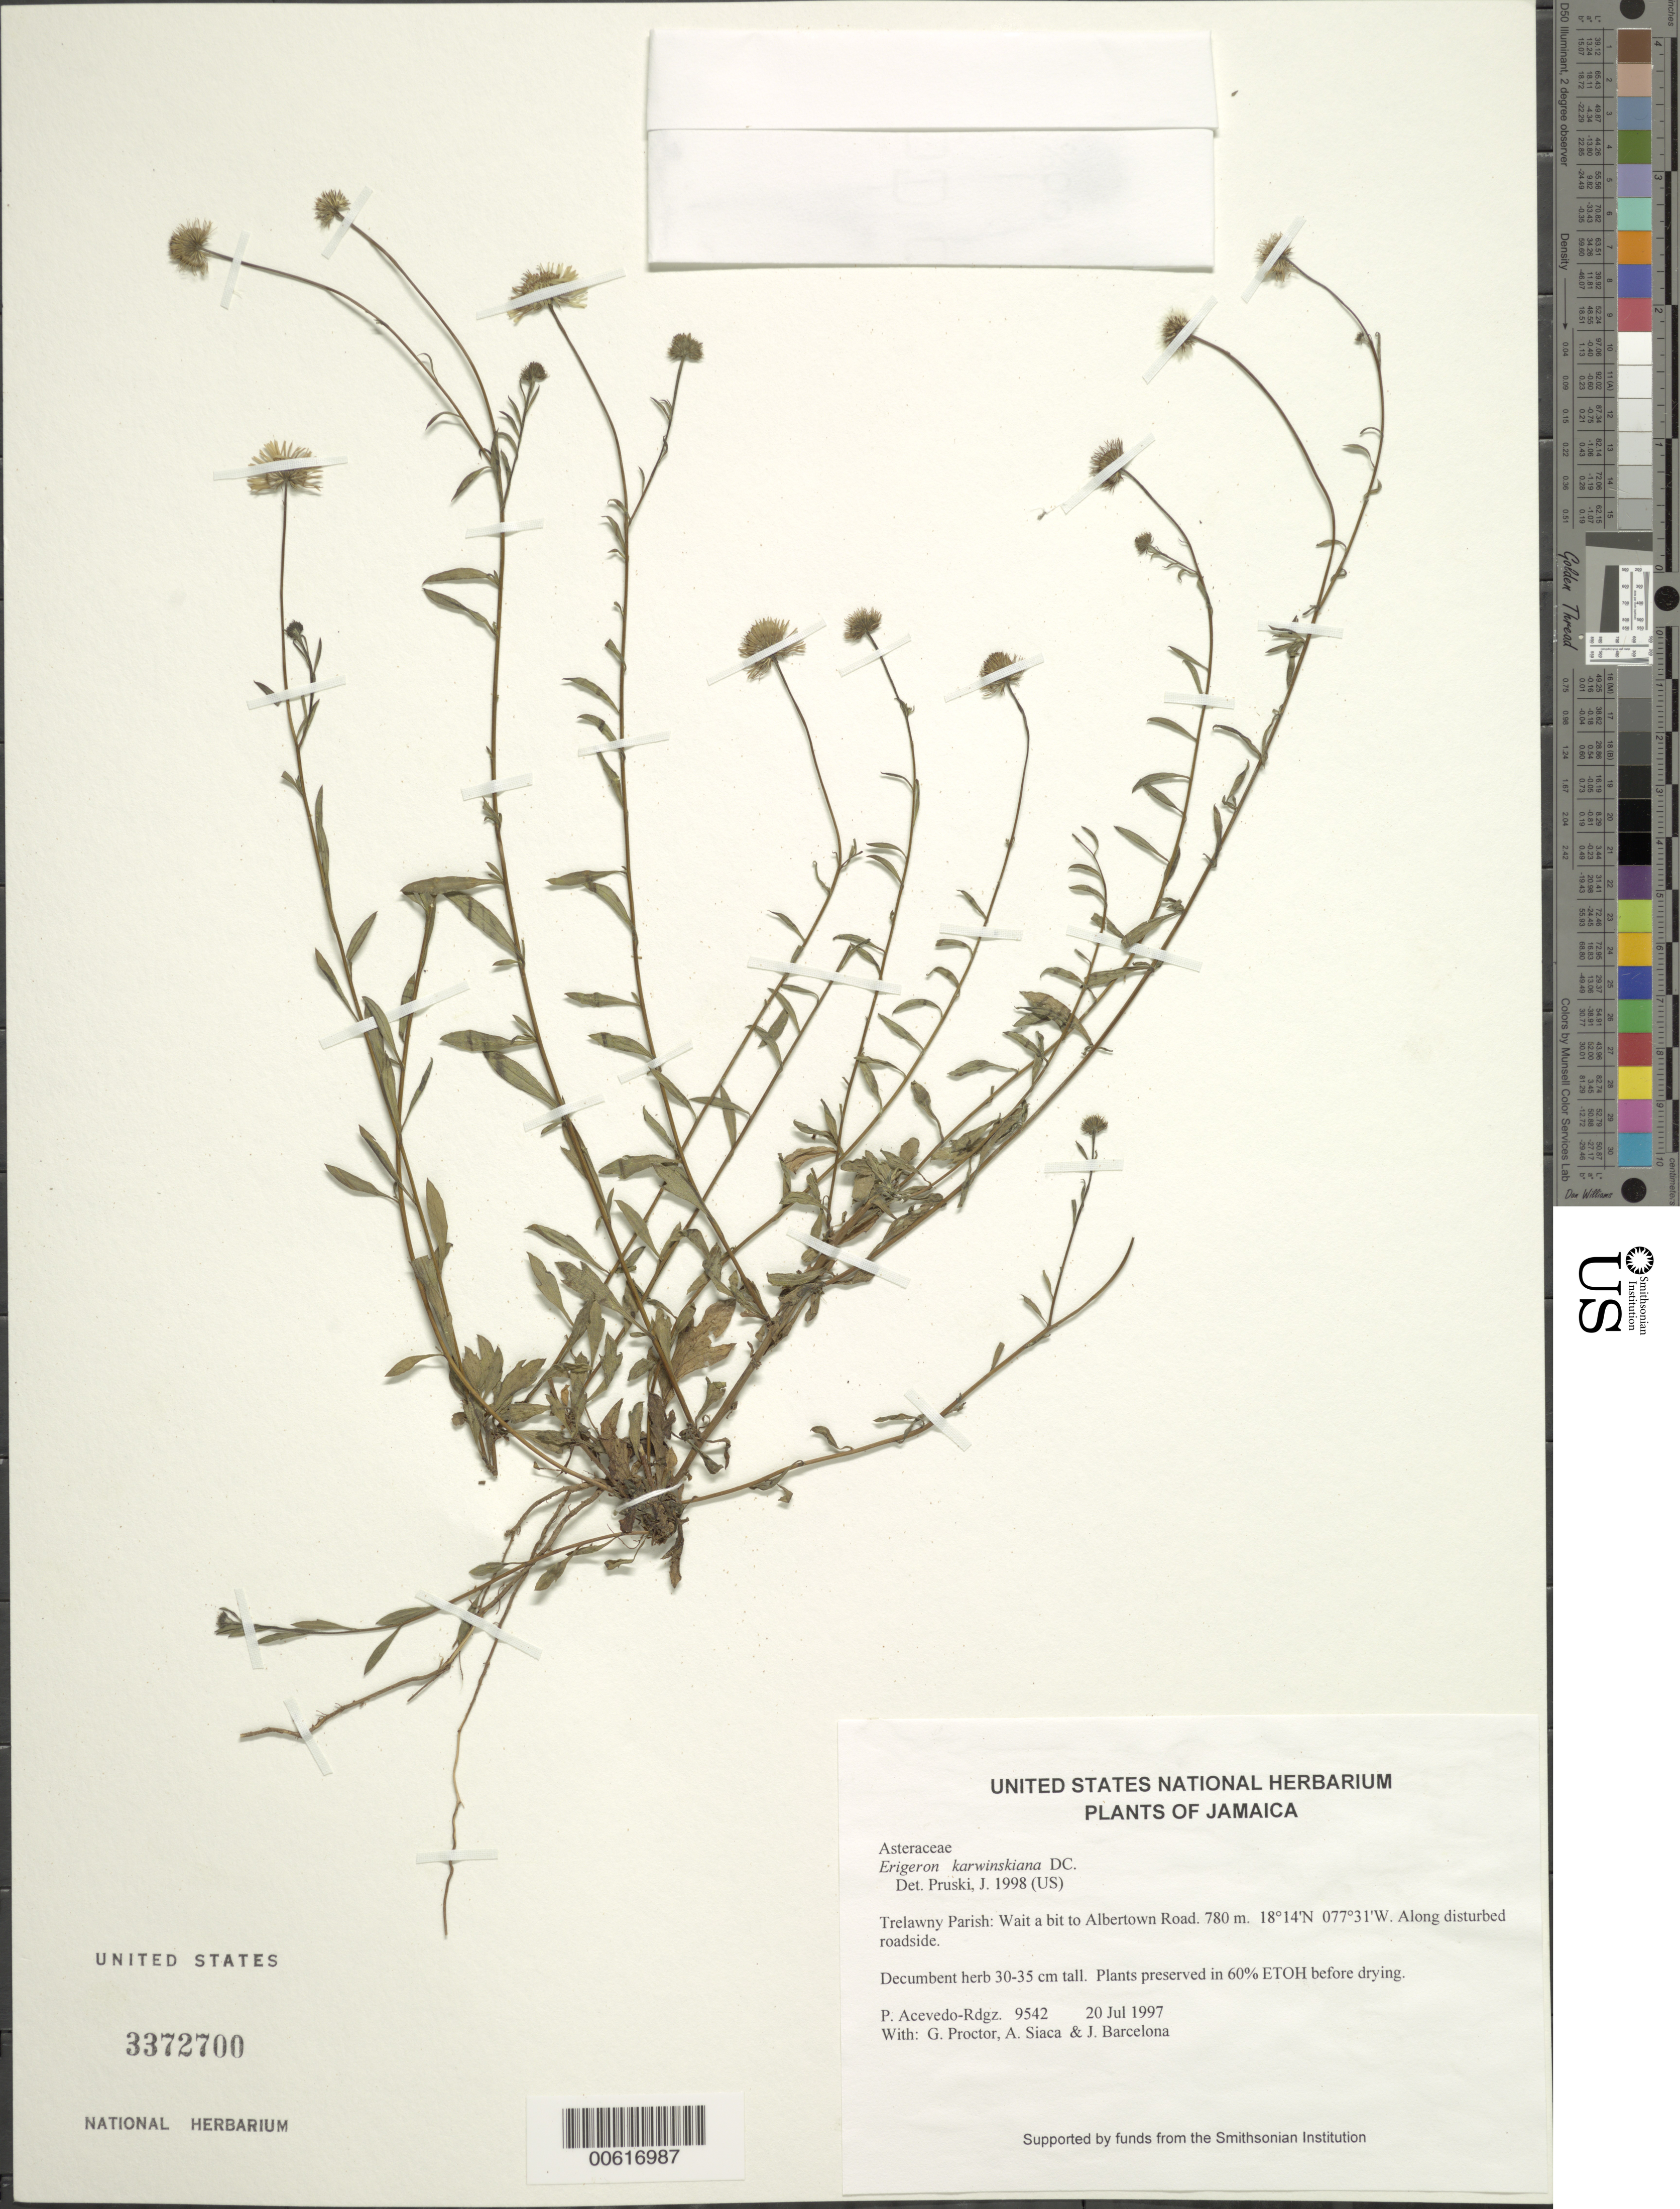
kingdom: Plantae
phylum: Tracheophyta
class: Magnoliopsida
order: Asterales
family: Asteraceae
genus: Erigeron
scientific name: Erigeron karvinskianus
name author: DC.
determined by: Pruski, J. F.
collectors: P. Acevedo-Rodr., G. R. Proctor, A. Siaca & J. Barcelona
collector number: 9542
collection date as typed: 20 Jul 1997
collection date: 1997-07-20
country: Jamaica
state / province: Trelawny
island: Jamaica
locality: Trelawny Parish: Wait a bit to Albertown Road.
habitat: Along disturbed roadside.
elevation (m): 780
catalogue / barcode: US 3372700